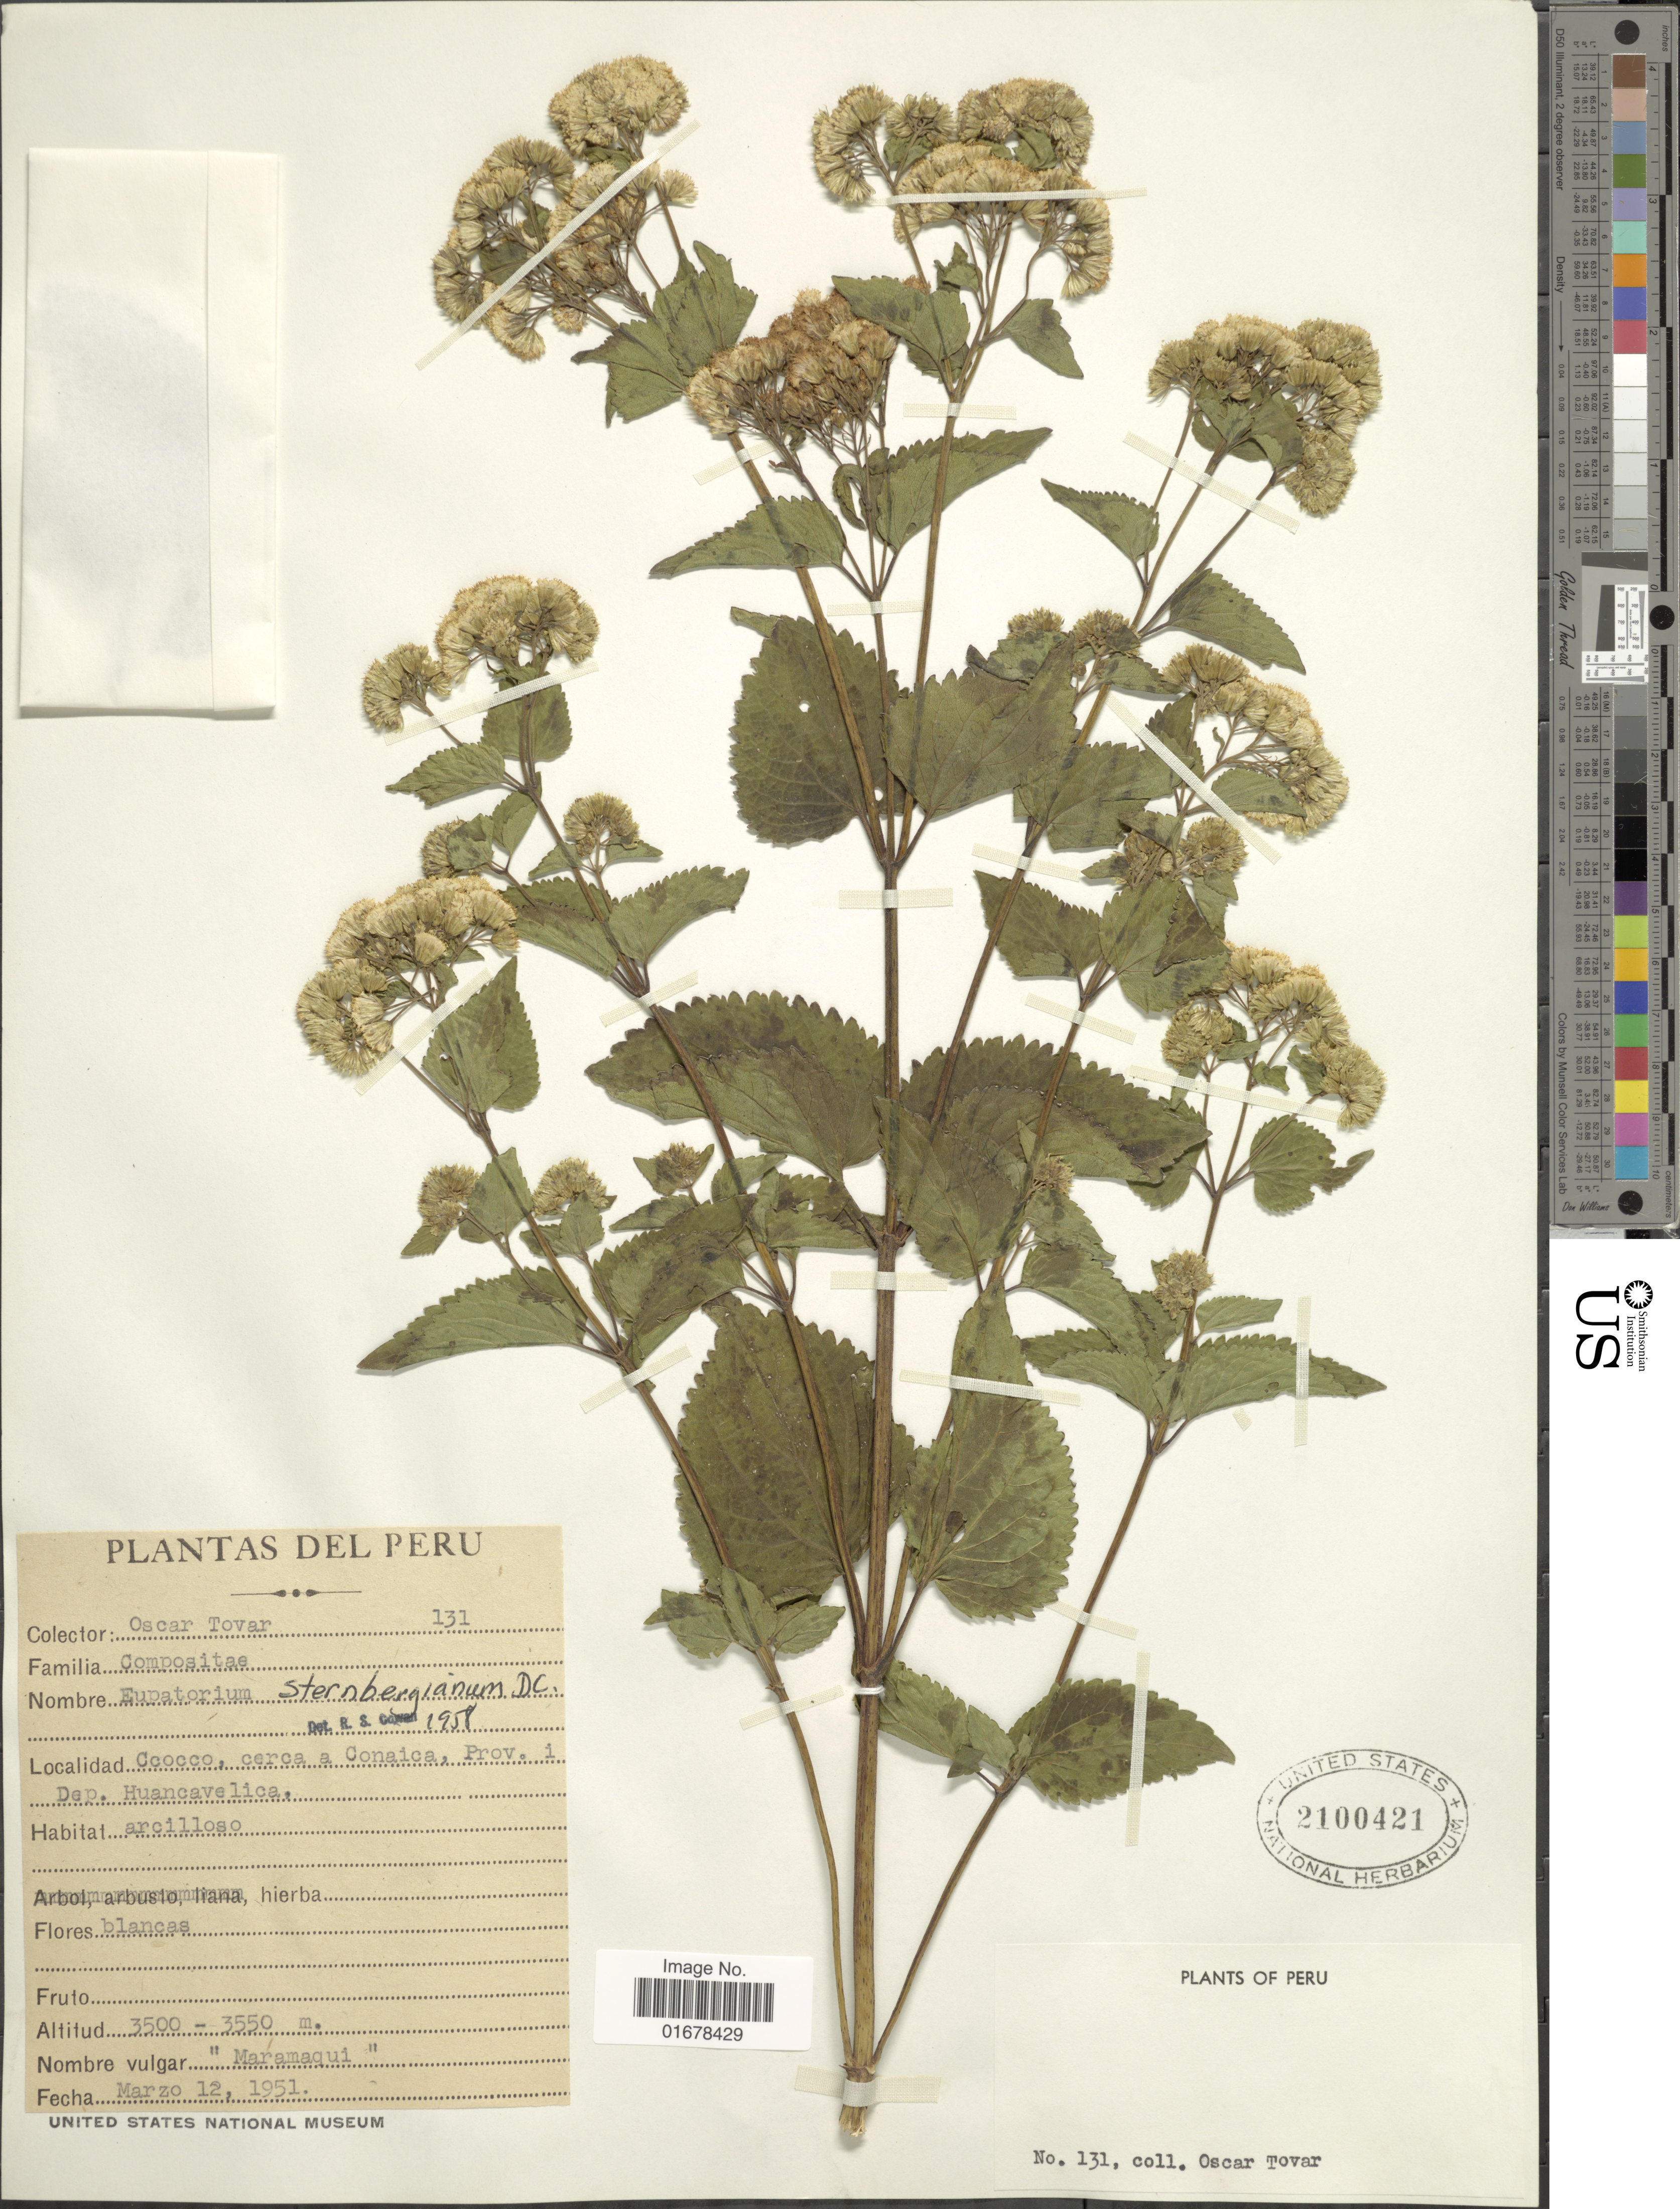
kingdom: Plantae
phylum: Tracheophyta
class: Magnoliopsida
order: Asterales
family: Asteraceae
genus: Ageratina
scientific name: Ageratina sternbergiana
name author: (DC.) R.M. King & H. Rob.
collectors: Ó. Tovar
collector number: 131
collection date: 1951-03-12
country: Peru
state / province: Huancavelica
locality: Ccocco, cerca a Conaico, Prov. i Dep. Huancavelica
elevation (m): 3500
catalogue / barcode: US 2100421